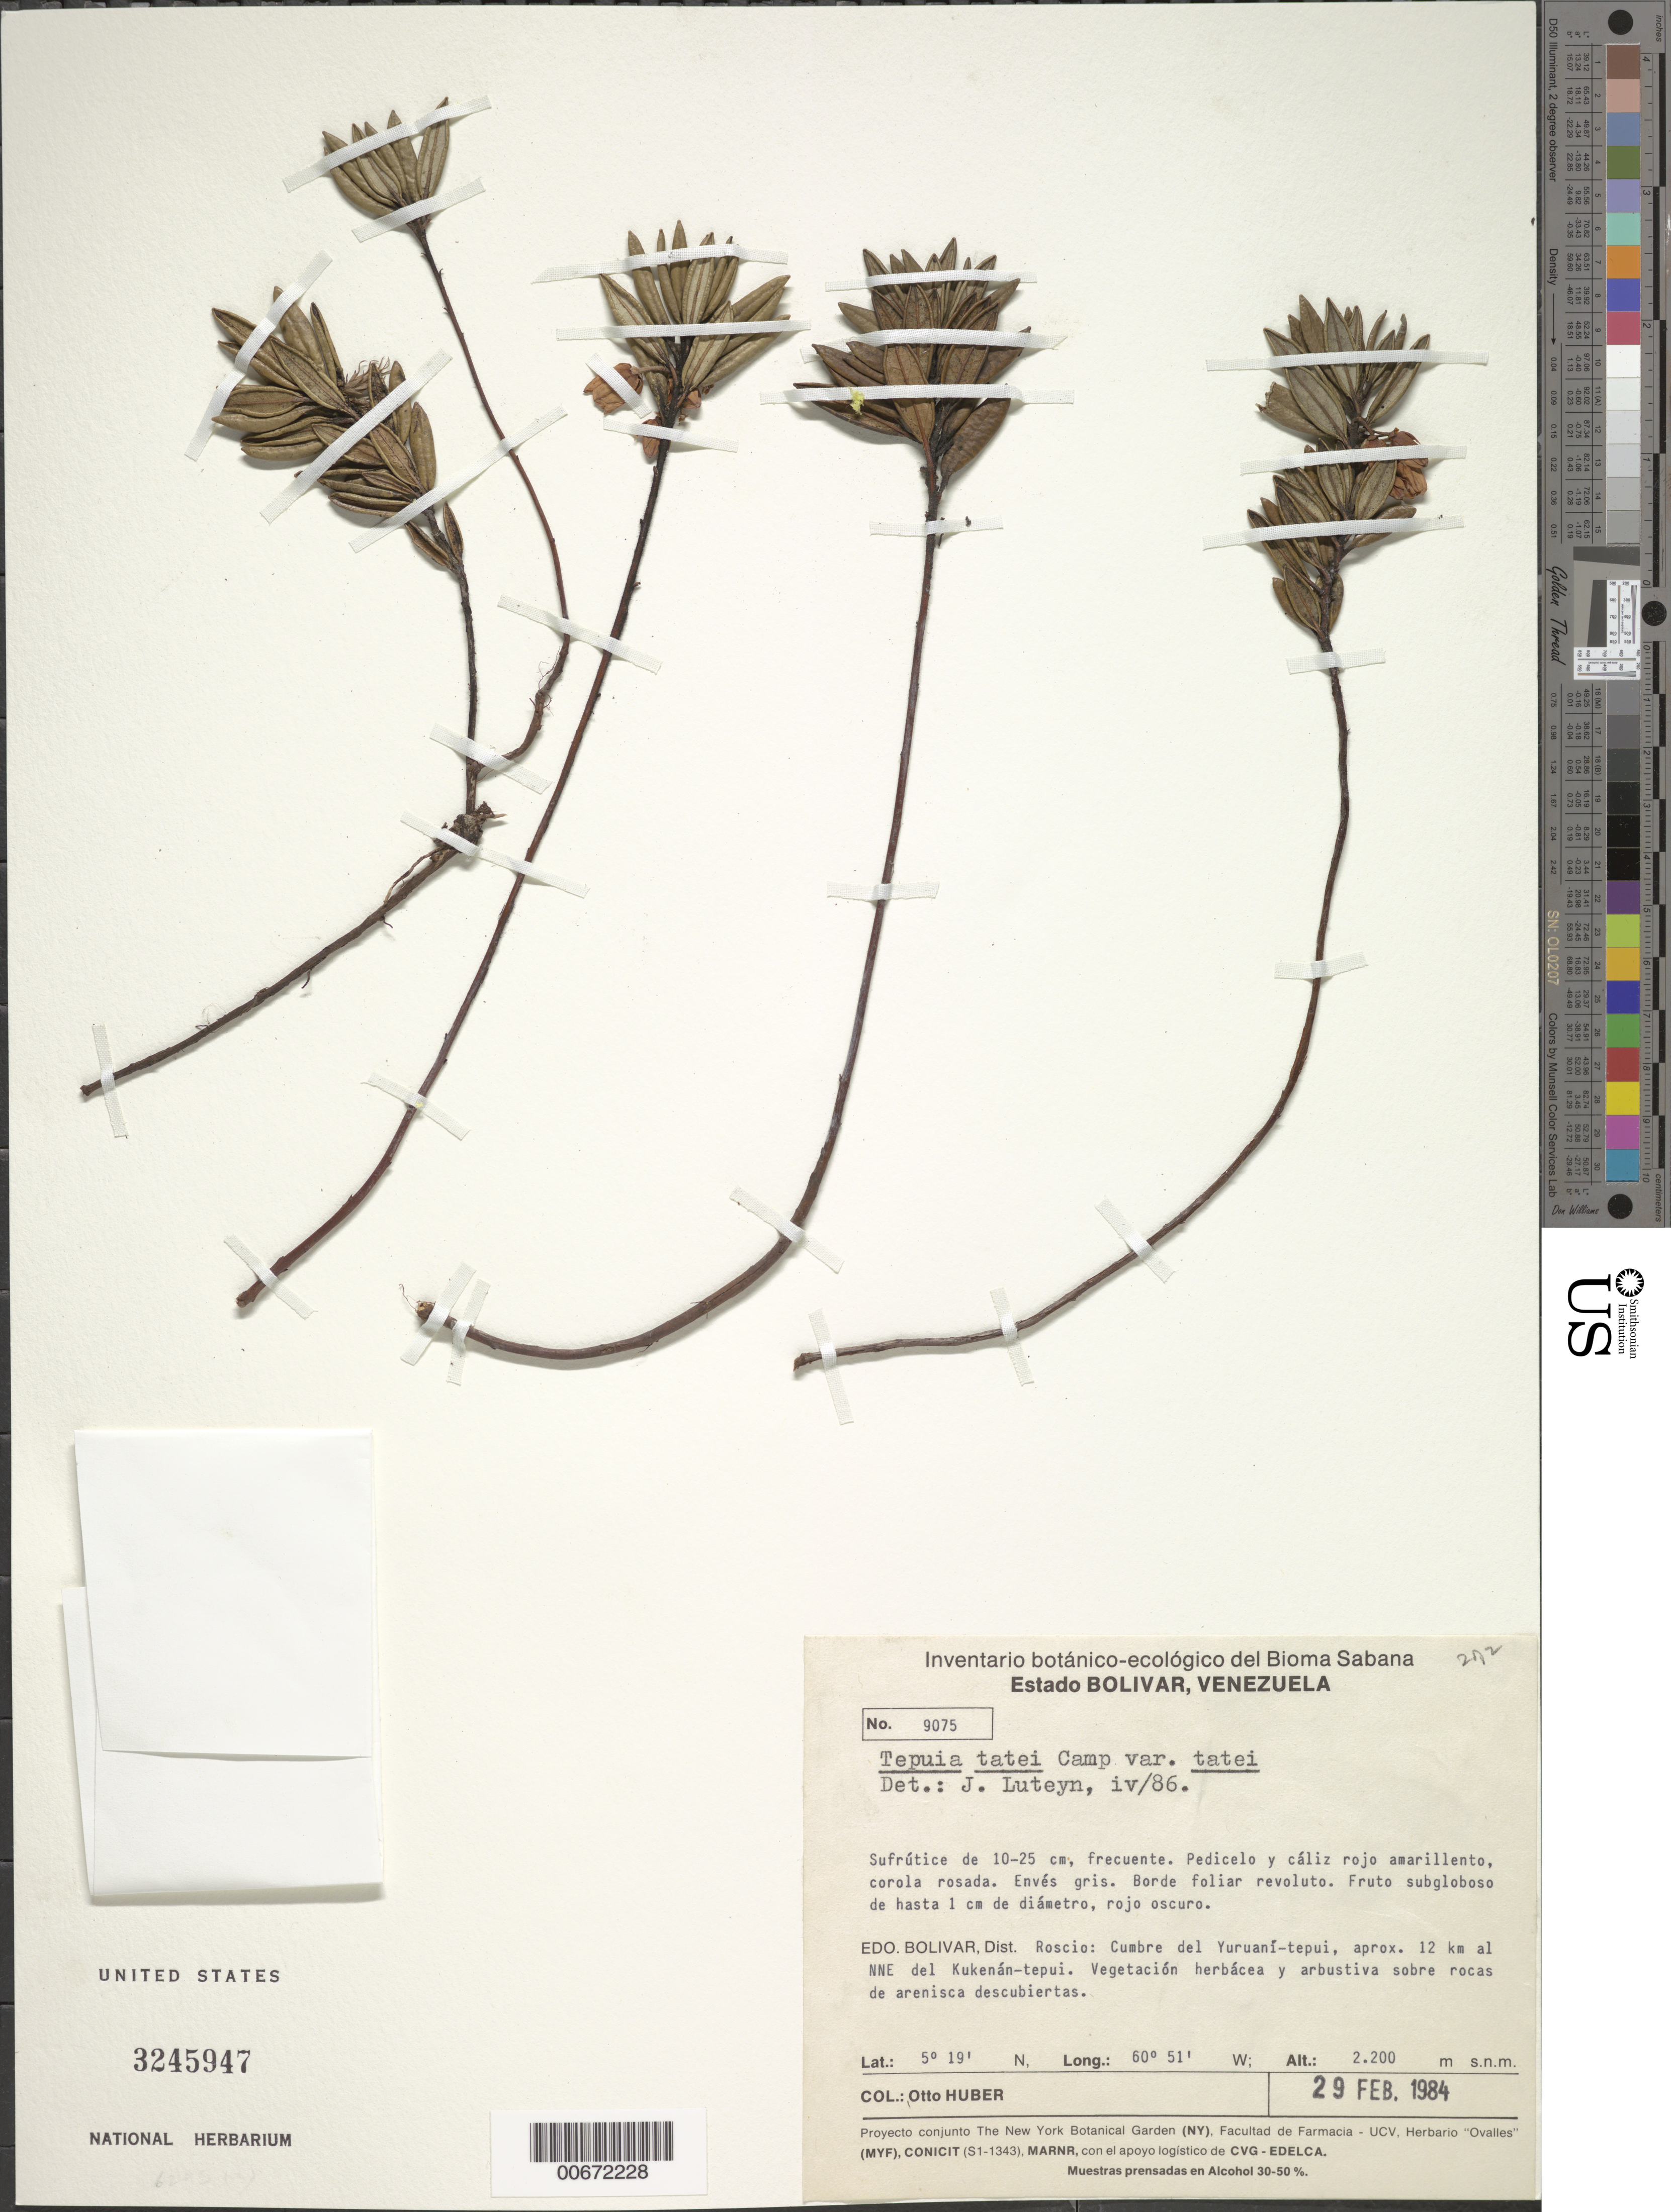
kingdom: Plantae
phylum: Tracheophyta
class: Magnoliopsida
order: Ericales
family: Ericaceae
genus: Tepuia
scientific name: Tepuia tatei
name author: Camp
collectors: O. Huber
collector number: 9075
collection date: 1984-02-29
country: Venezuela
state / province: Bolivar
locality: Dist. Roscio: Cumbre del Yuruaní-tepui, aprox. 12 km al NNE del Kukenán-tepui.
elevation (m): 2200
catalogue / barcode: US 3245947